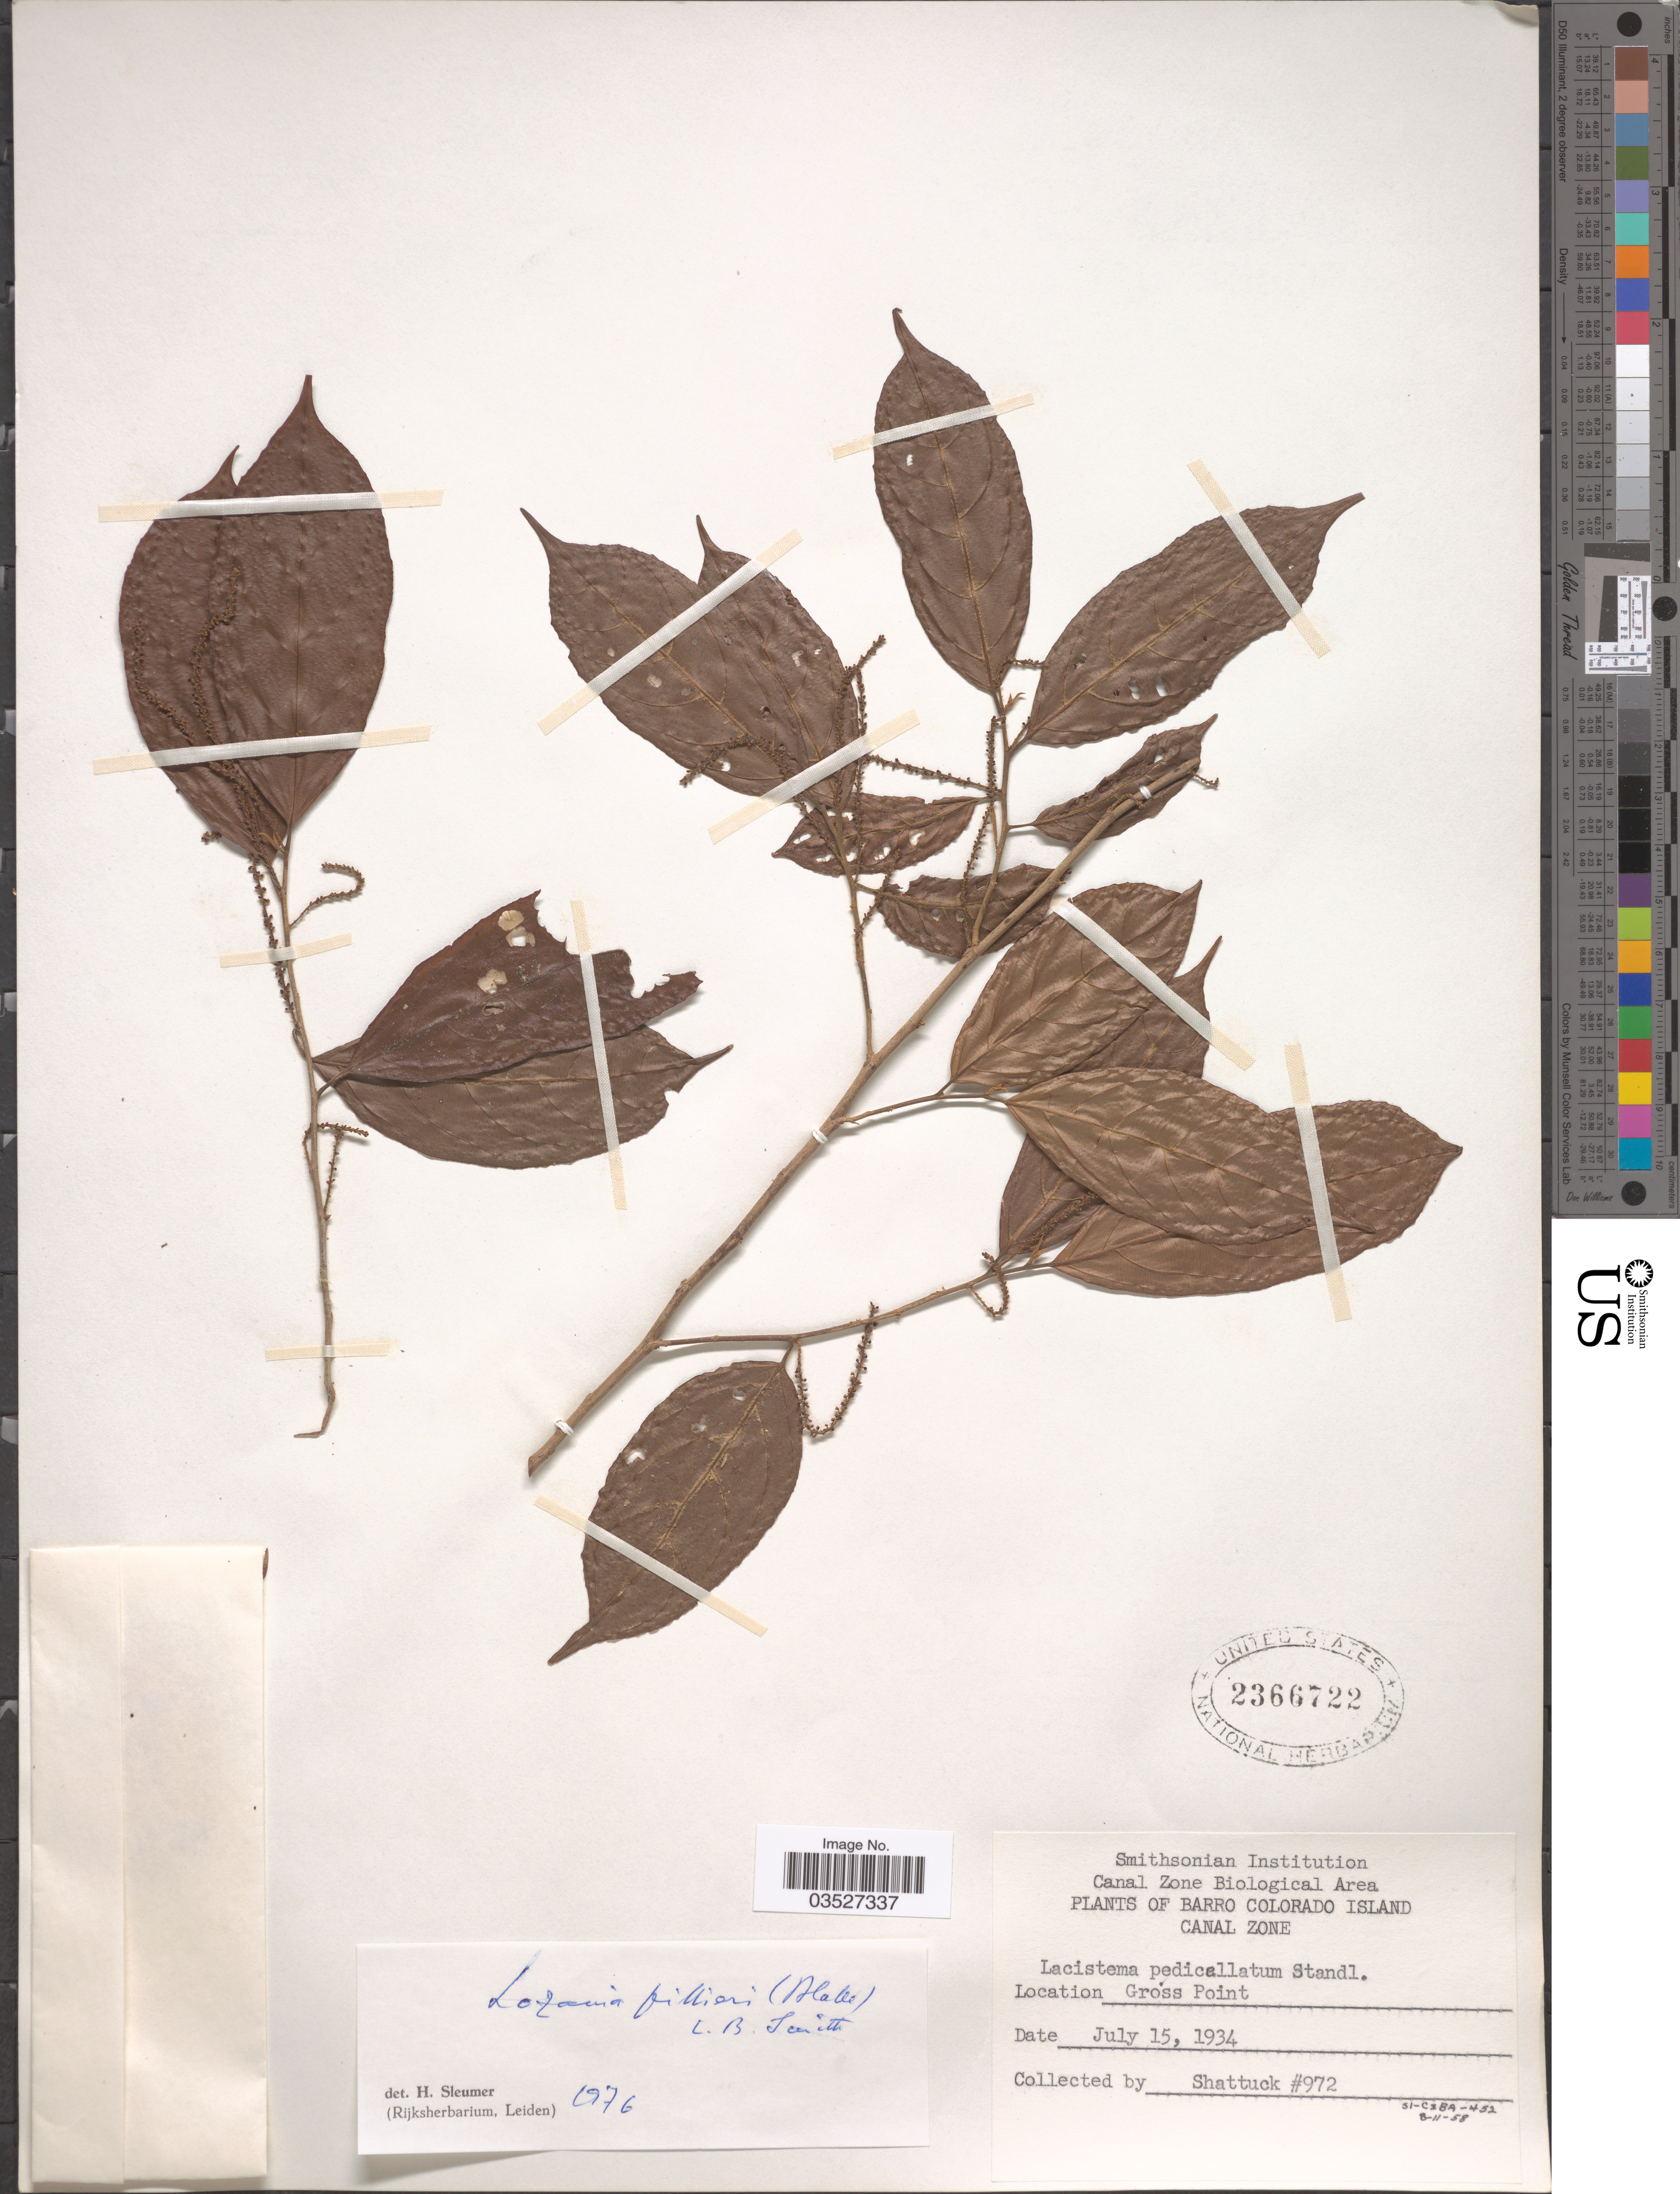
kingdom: Plantae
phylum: Tracheophyta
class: Magnoliopsida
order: Malpighiales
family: Lacistemataceae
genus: Lozania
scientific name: Lozania pittieri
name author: (Blake) L.B. Sm.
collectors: Shattuck, --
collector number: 972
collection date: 1934-07-15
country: Panama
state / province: Panamá Oeste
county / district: Canal Zone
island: Barro Colorado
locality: Barro Colorado Island. Canal Zone. Gross Point.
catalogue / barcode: US 2366722